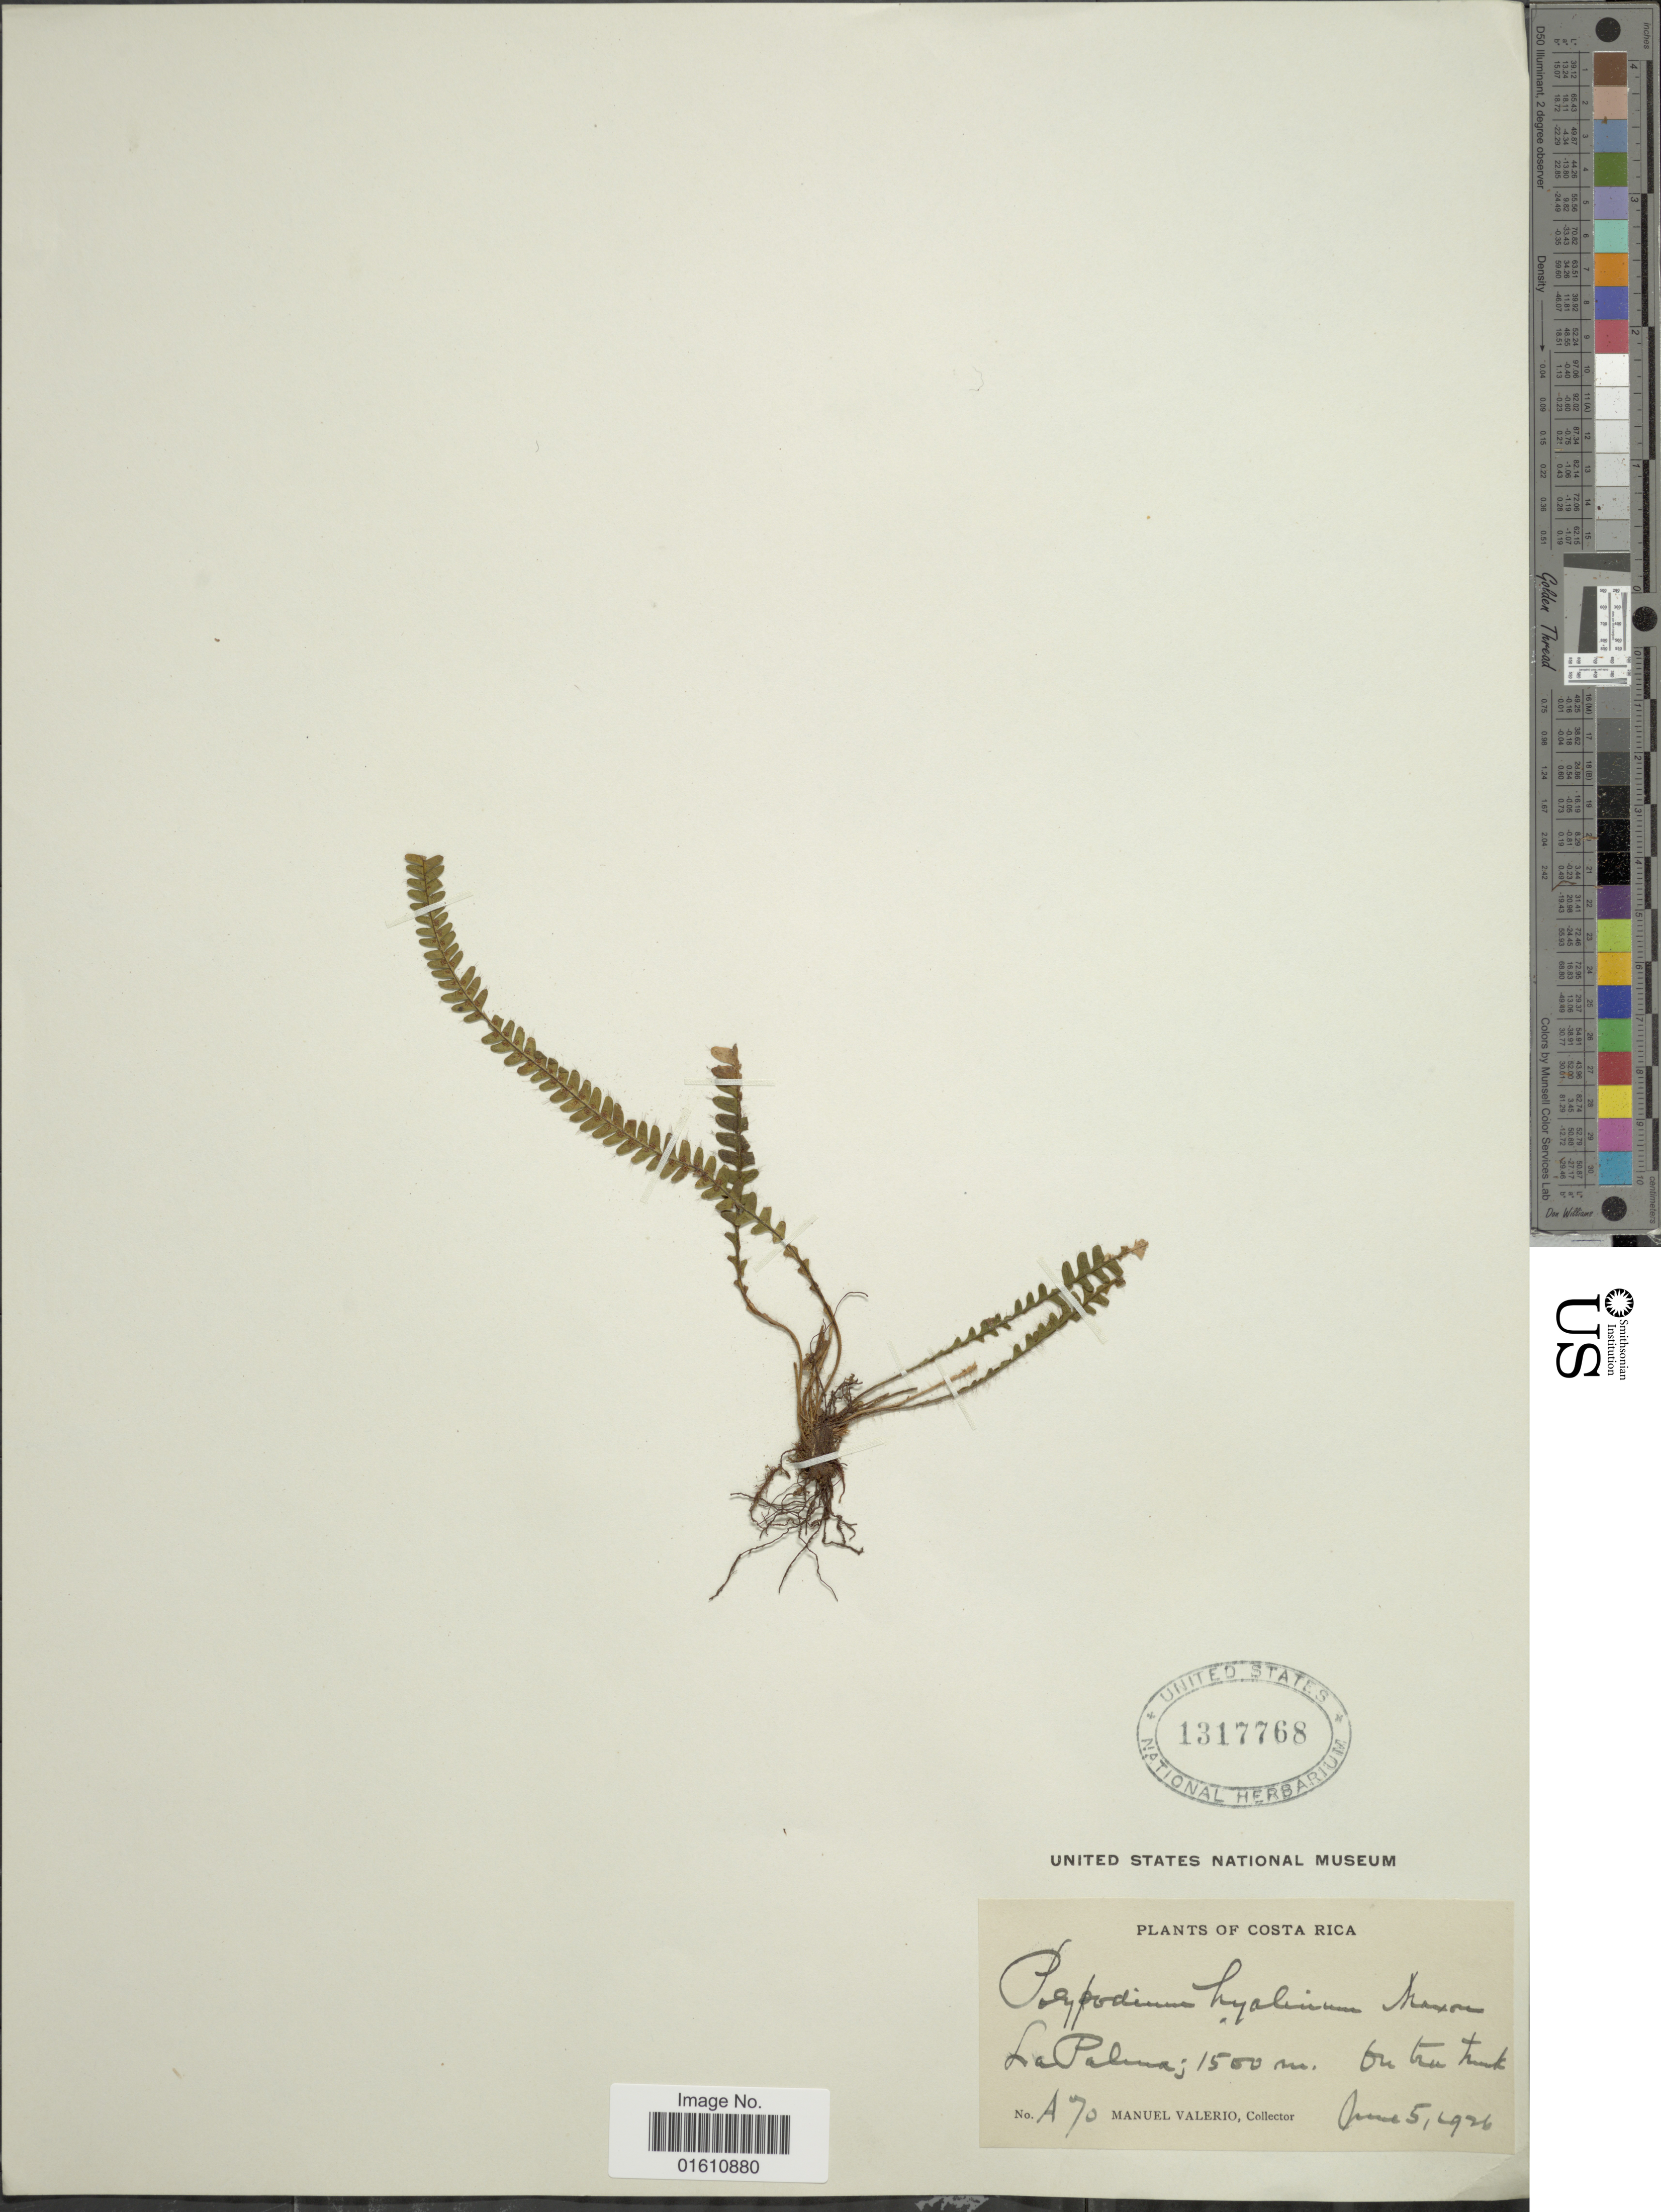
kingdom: Plantae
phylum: Tracheophyta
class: Polypodiopsida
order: Polypodiales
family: Polypodiaceae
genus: Moranopteris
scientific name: Moranopteris hyalina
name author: (Maxon) R. Y. Hirai & J. Prado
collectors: M. Valerio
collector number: A70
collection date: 1926-06-05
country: Costa Rica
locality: La Palma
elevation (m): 1500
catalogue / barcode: US 1317768